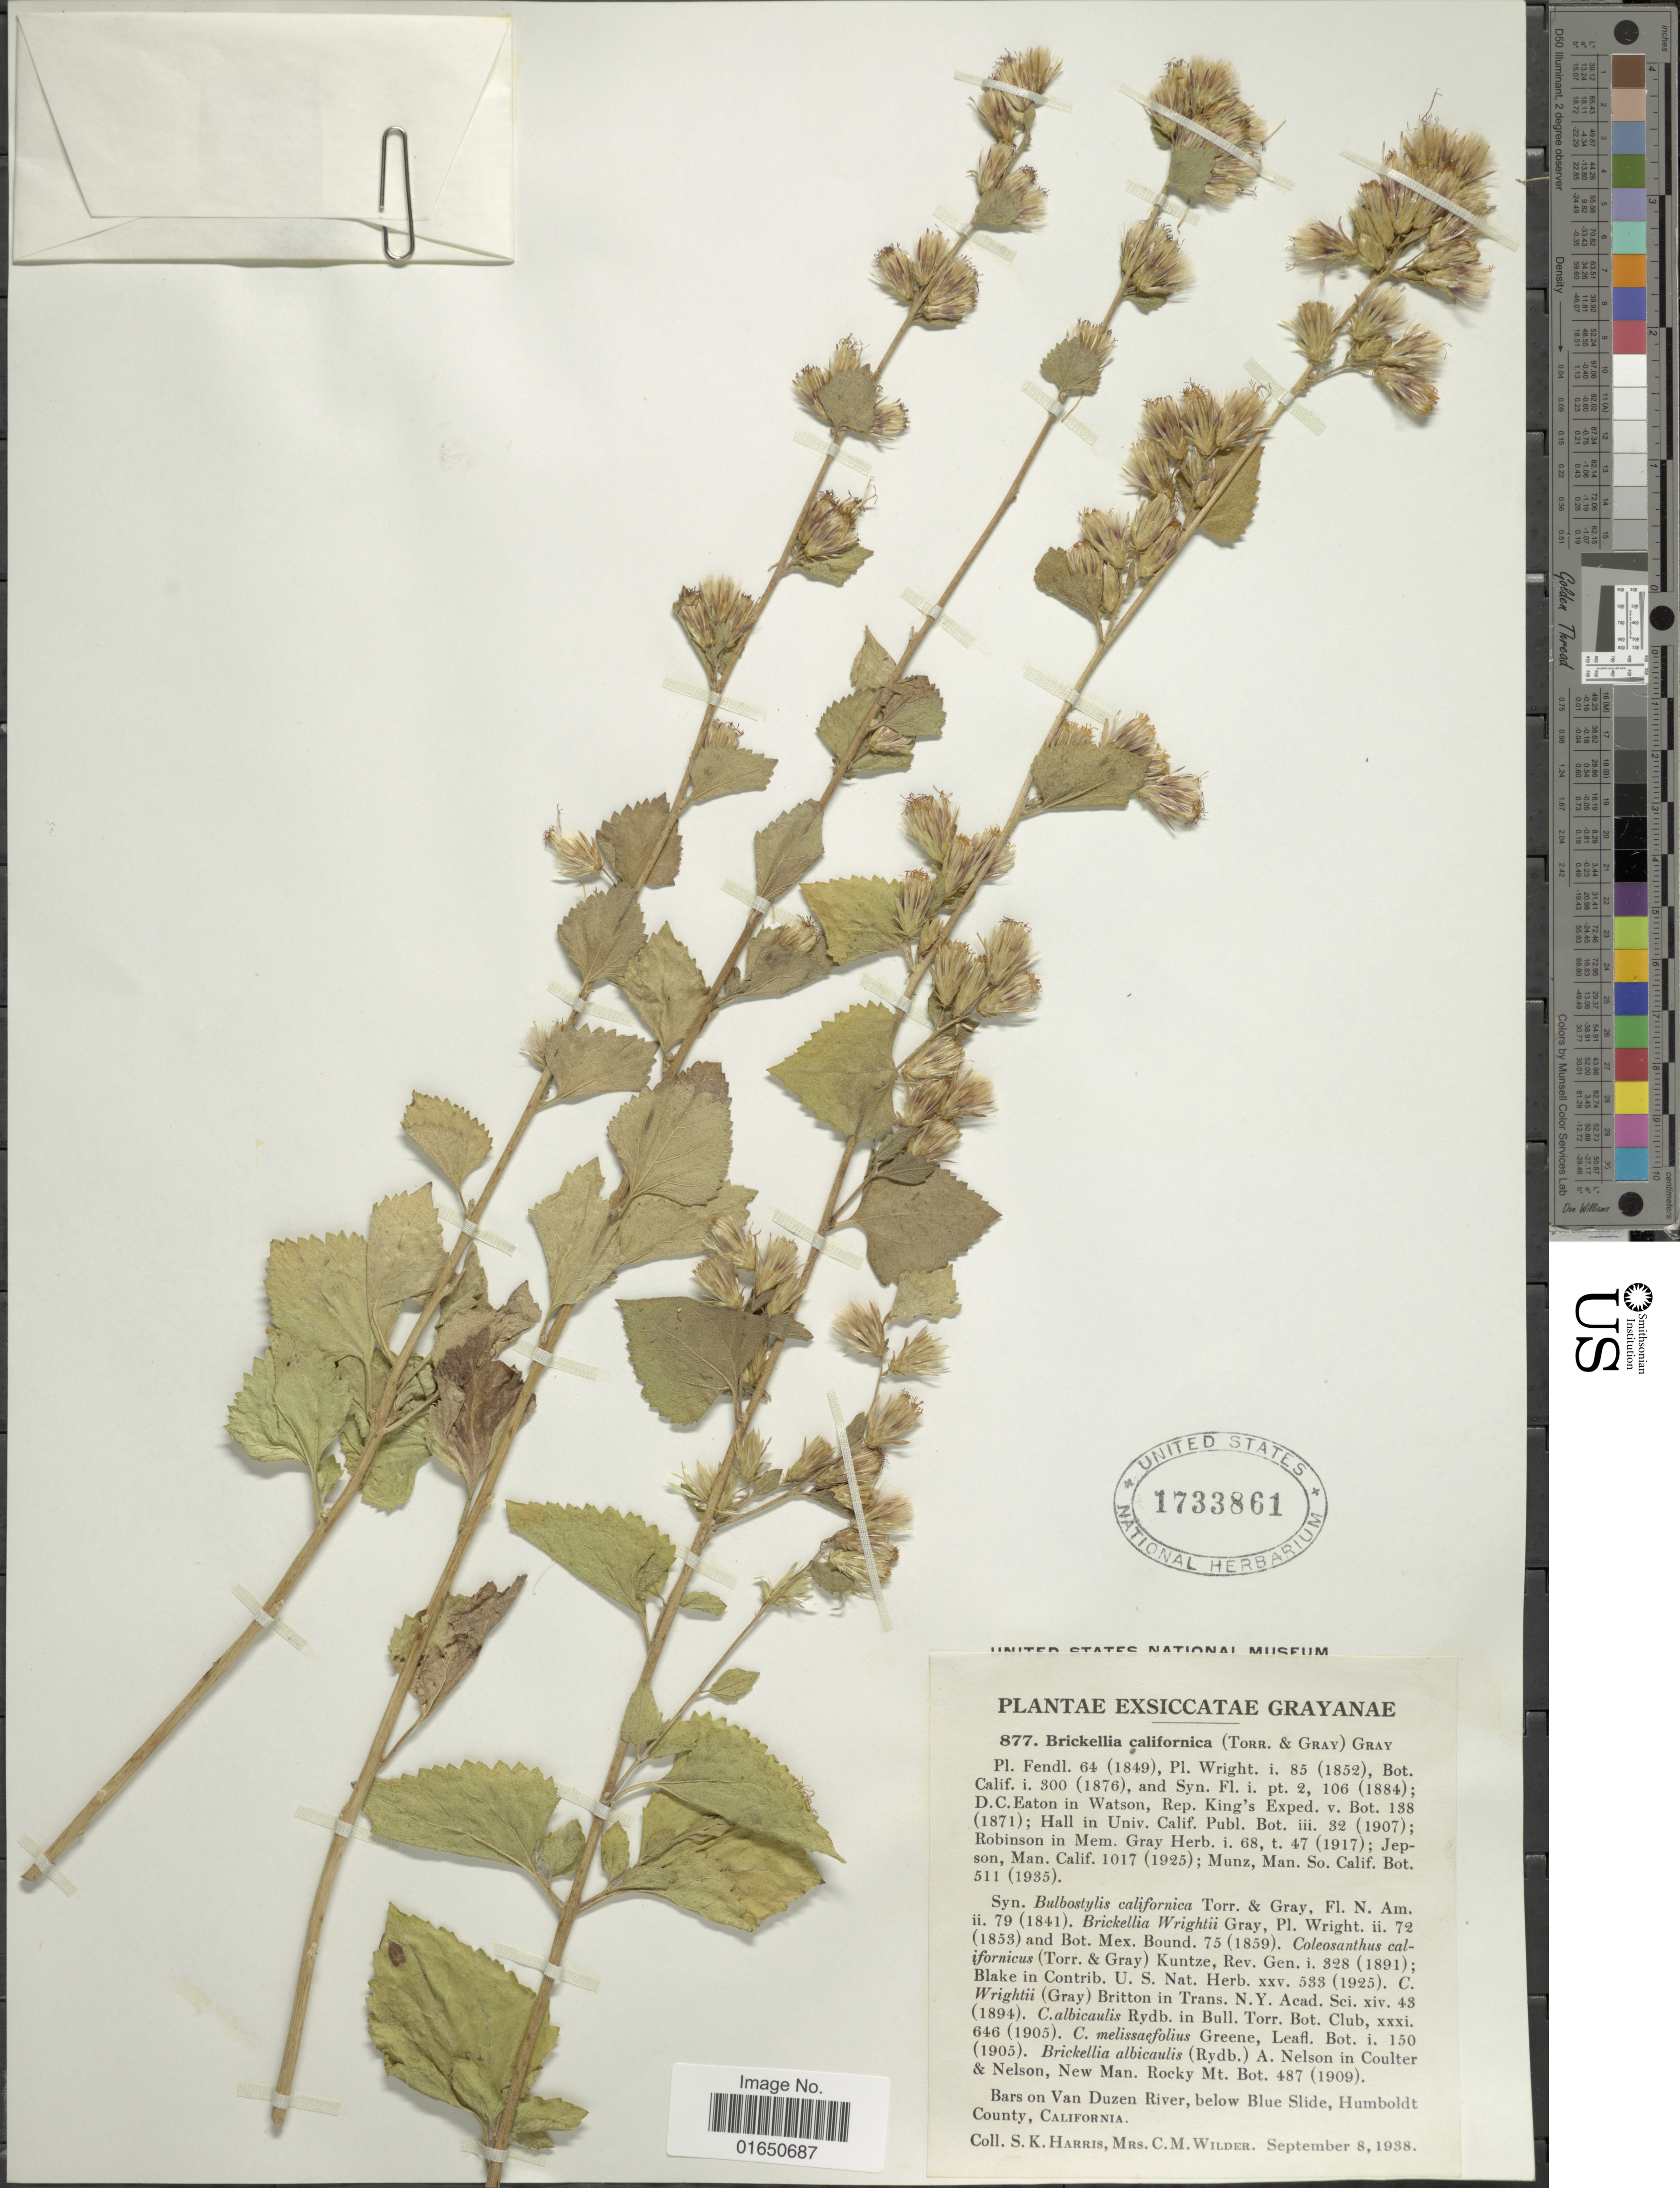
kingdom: Plantae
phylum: Tracheophyta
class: Magnoliopsida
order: Asterales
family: Asteraceae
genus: Brickellia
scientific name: Brickellia californica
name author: (Torr. & A. Gray) A. Gray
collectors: S. K. Harris & C. Wilder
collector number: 877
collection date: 1938-09-08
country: United States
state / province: California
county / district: Humboldt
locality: Bars on Van Duzen River, below Blue Slide, Humboldt County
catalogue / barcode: US 1733861